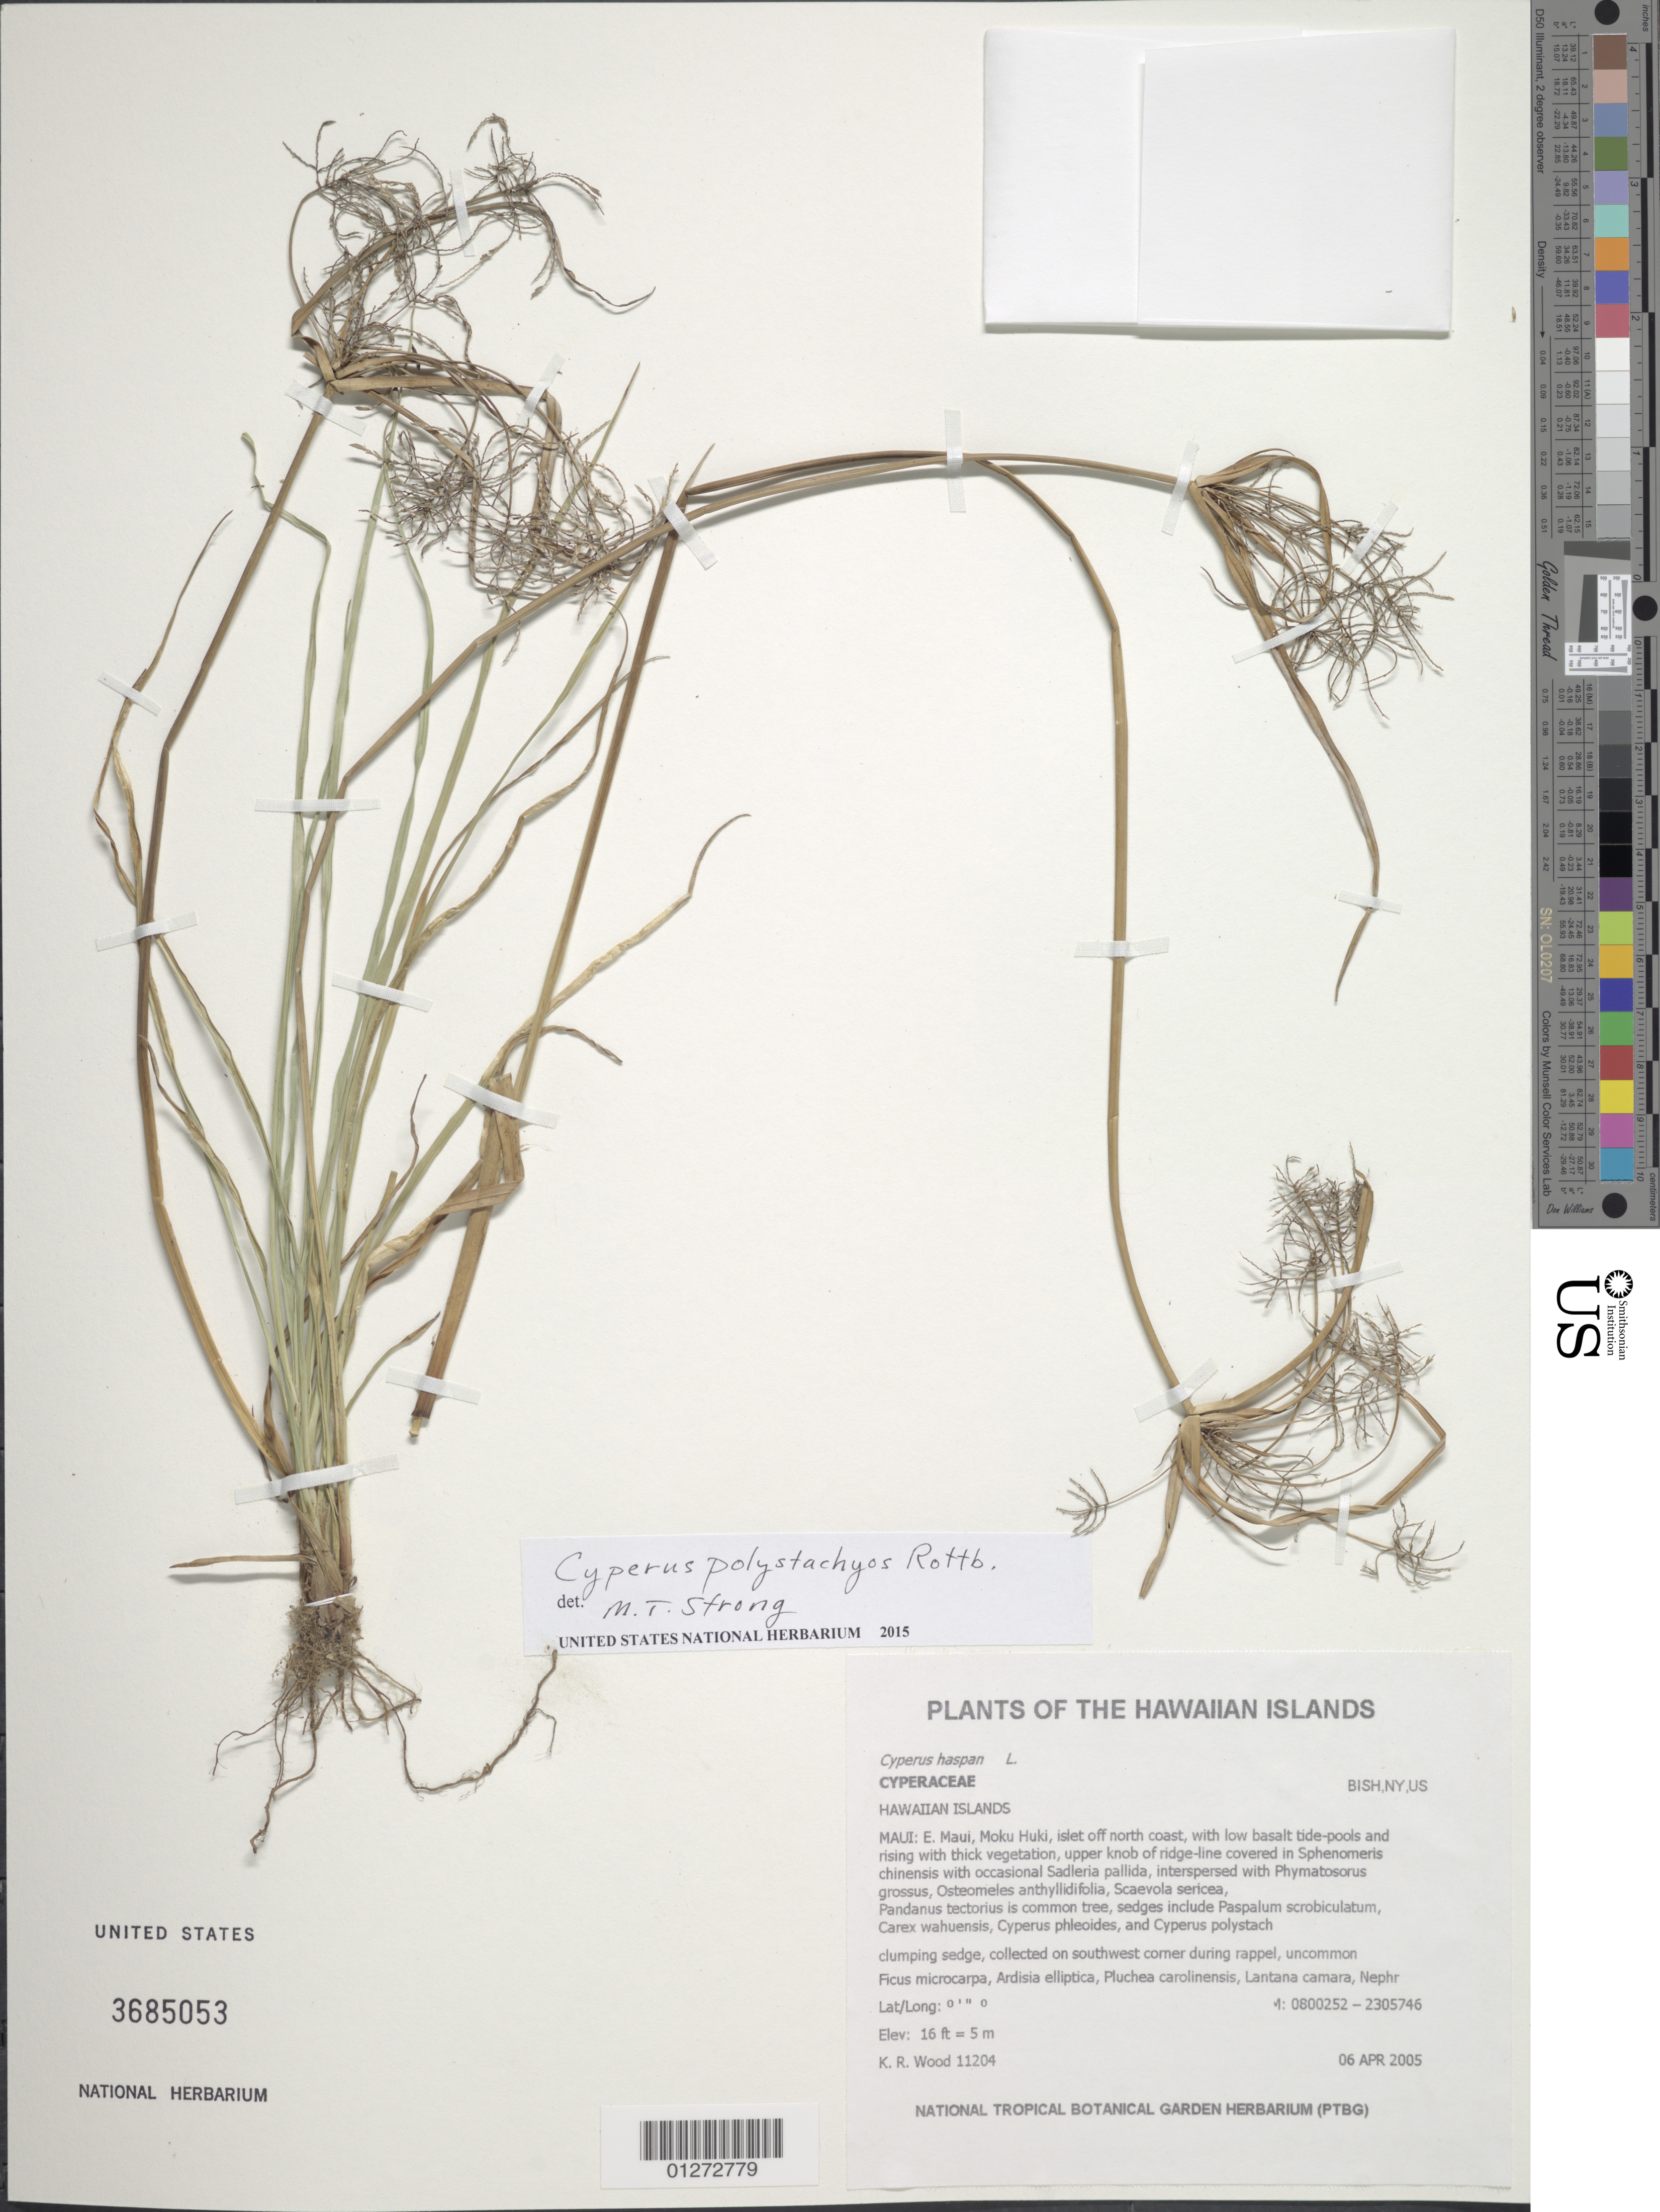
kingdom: Plantae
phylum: Tracheophyta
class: Liliopsida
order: Poales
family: Cyperaceae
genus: Cyperus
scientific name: Cyperus polystachyos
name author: Rottb.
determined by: Strong, M. T., (US), Smithsonian Institution - National Museum of Natural History (UNITED STATES)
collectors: K. R. Wood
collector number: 11204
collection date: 2005-04-06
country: United States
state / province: Hawaii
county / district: Maui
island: Maui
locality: E. Maui, Moku Huki, islet off north coast.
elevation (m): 5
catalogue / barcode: US 3685053